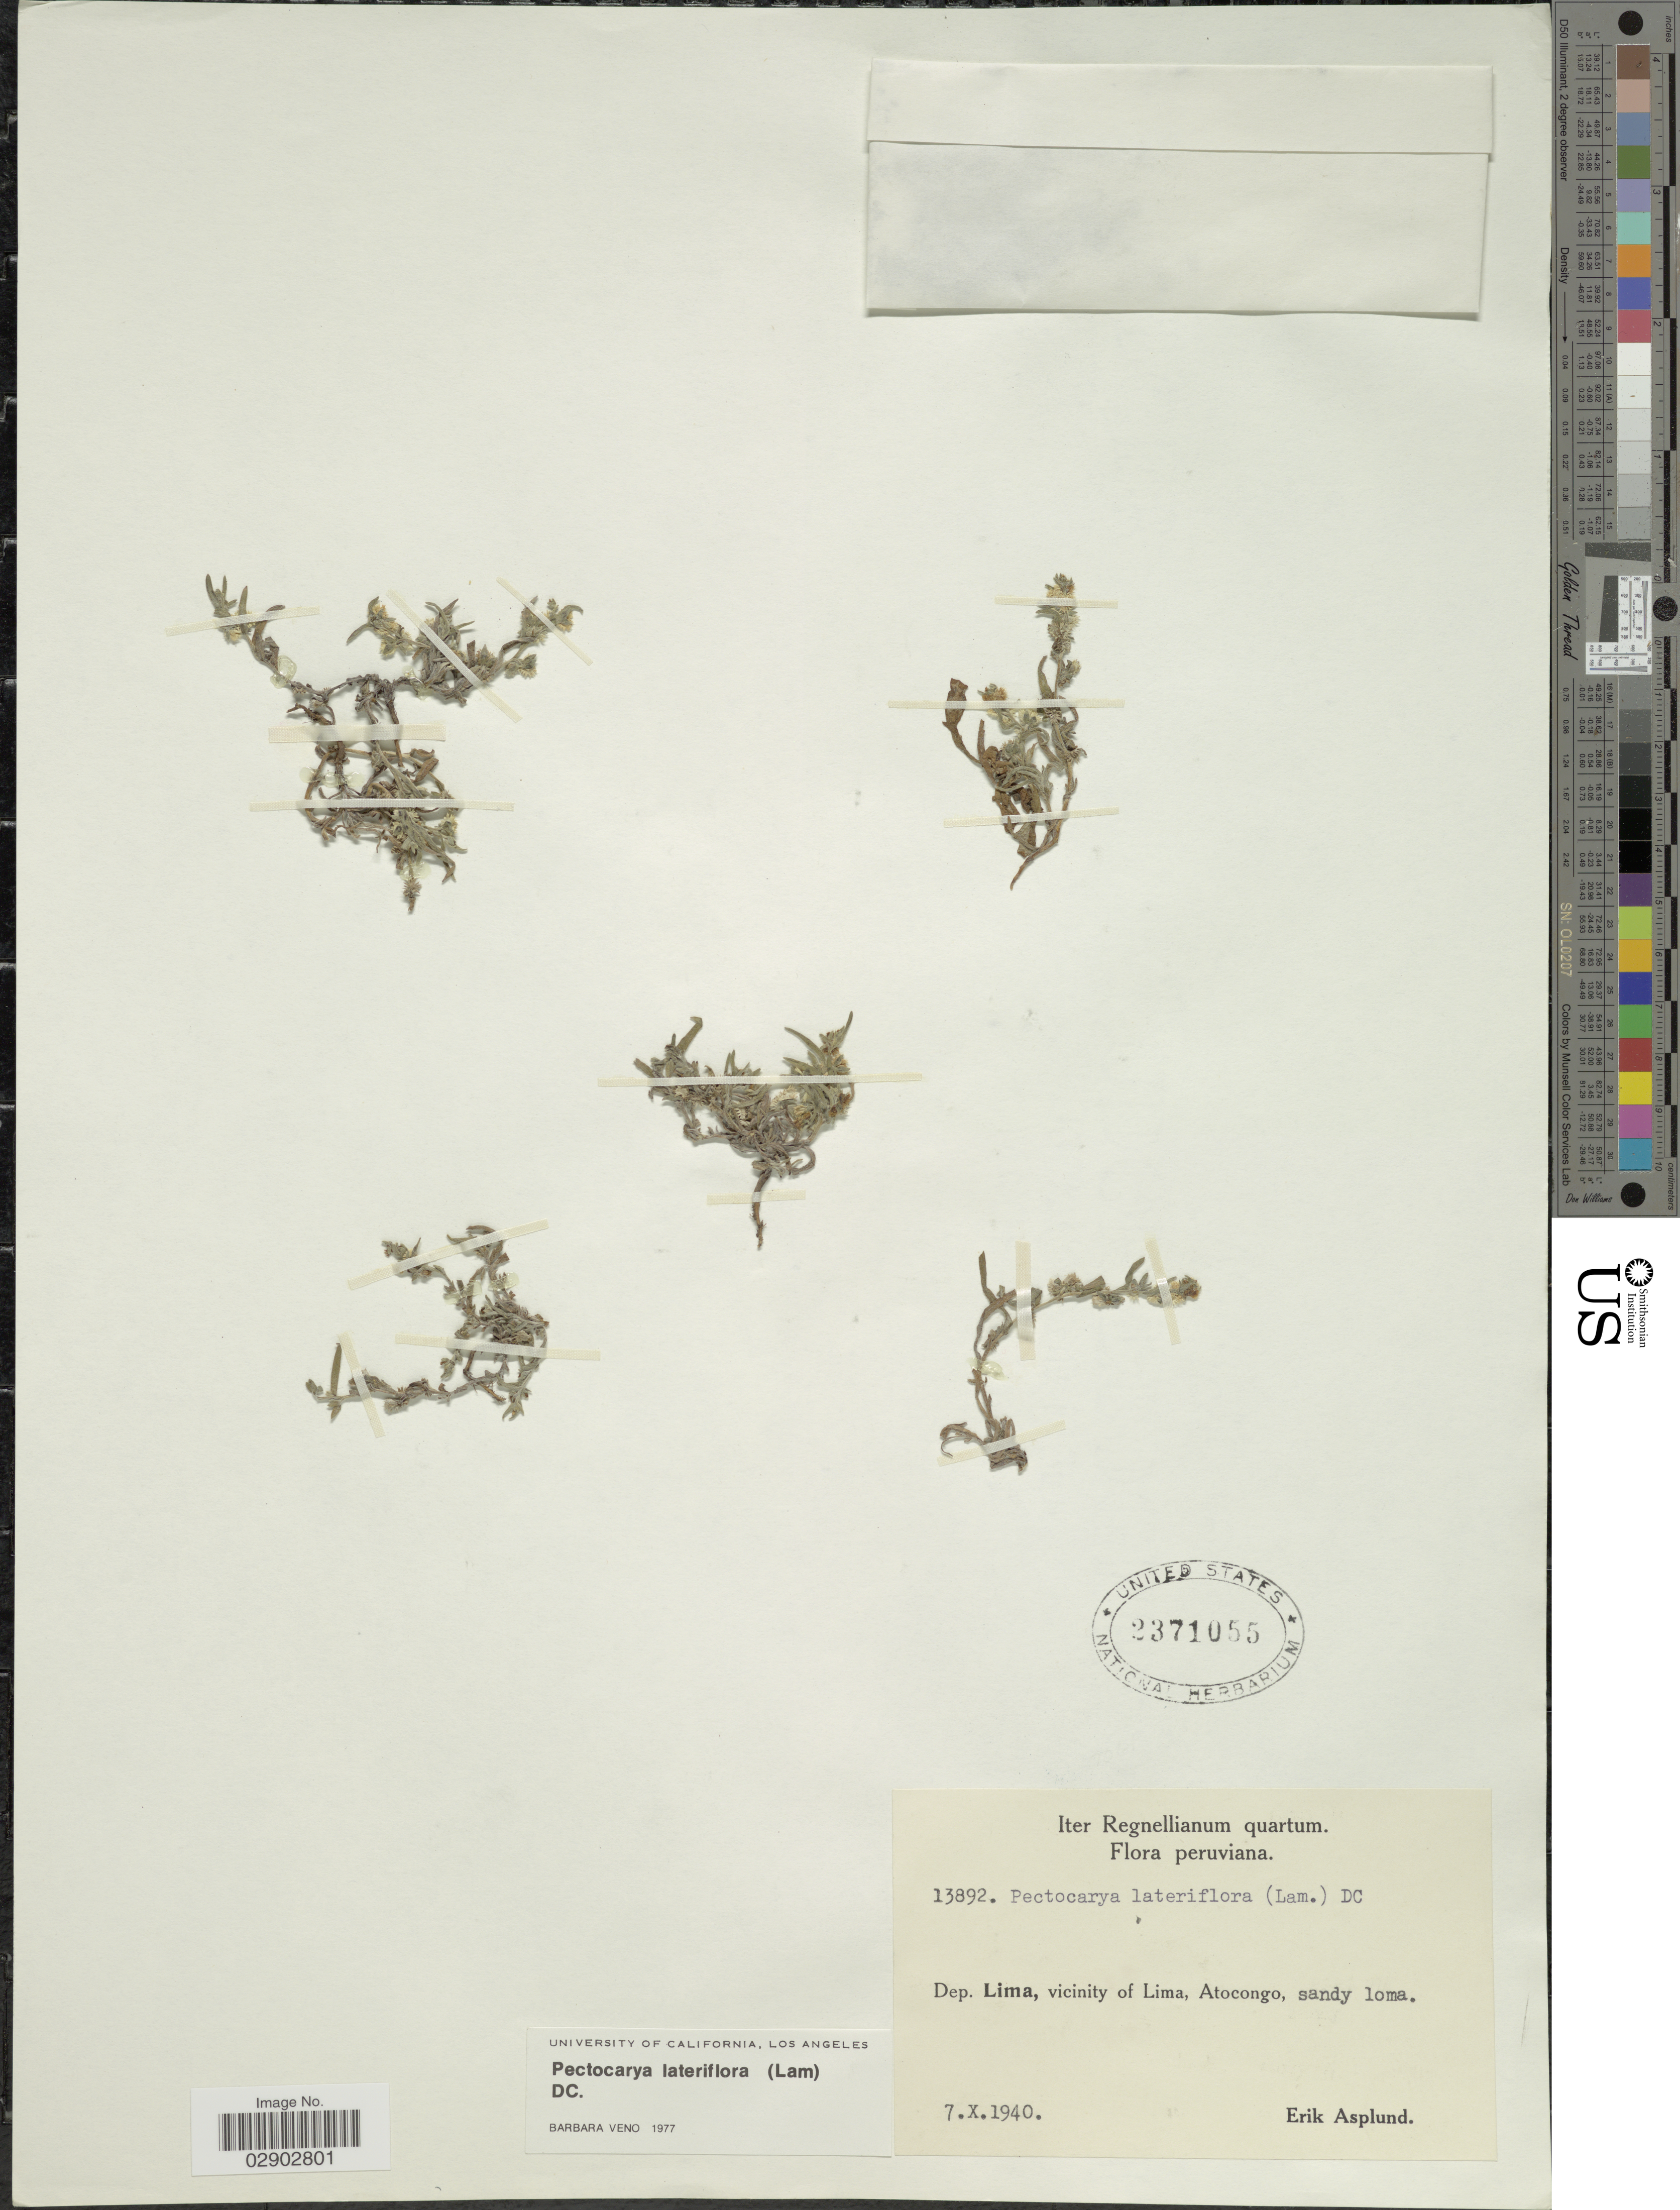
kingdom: Plantae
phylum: Tracheophyta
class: Magnoliopsida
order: Boraginales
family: Boraginaceae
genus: Pectocarya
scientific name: Pectocarya linearis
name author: (Ruiz & Pav.) DC.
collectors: E. Asplund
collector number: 13892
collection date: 1940-10-07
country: Peru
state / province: Lima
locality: Dep. Lima, vicinity of Lima, Atocongo.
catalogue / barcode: US 2371055